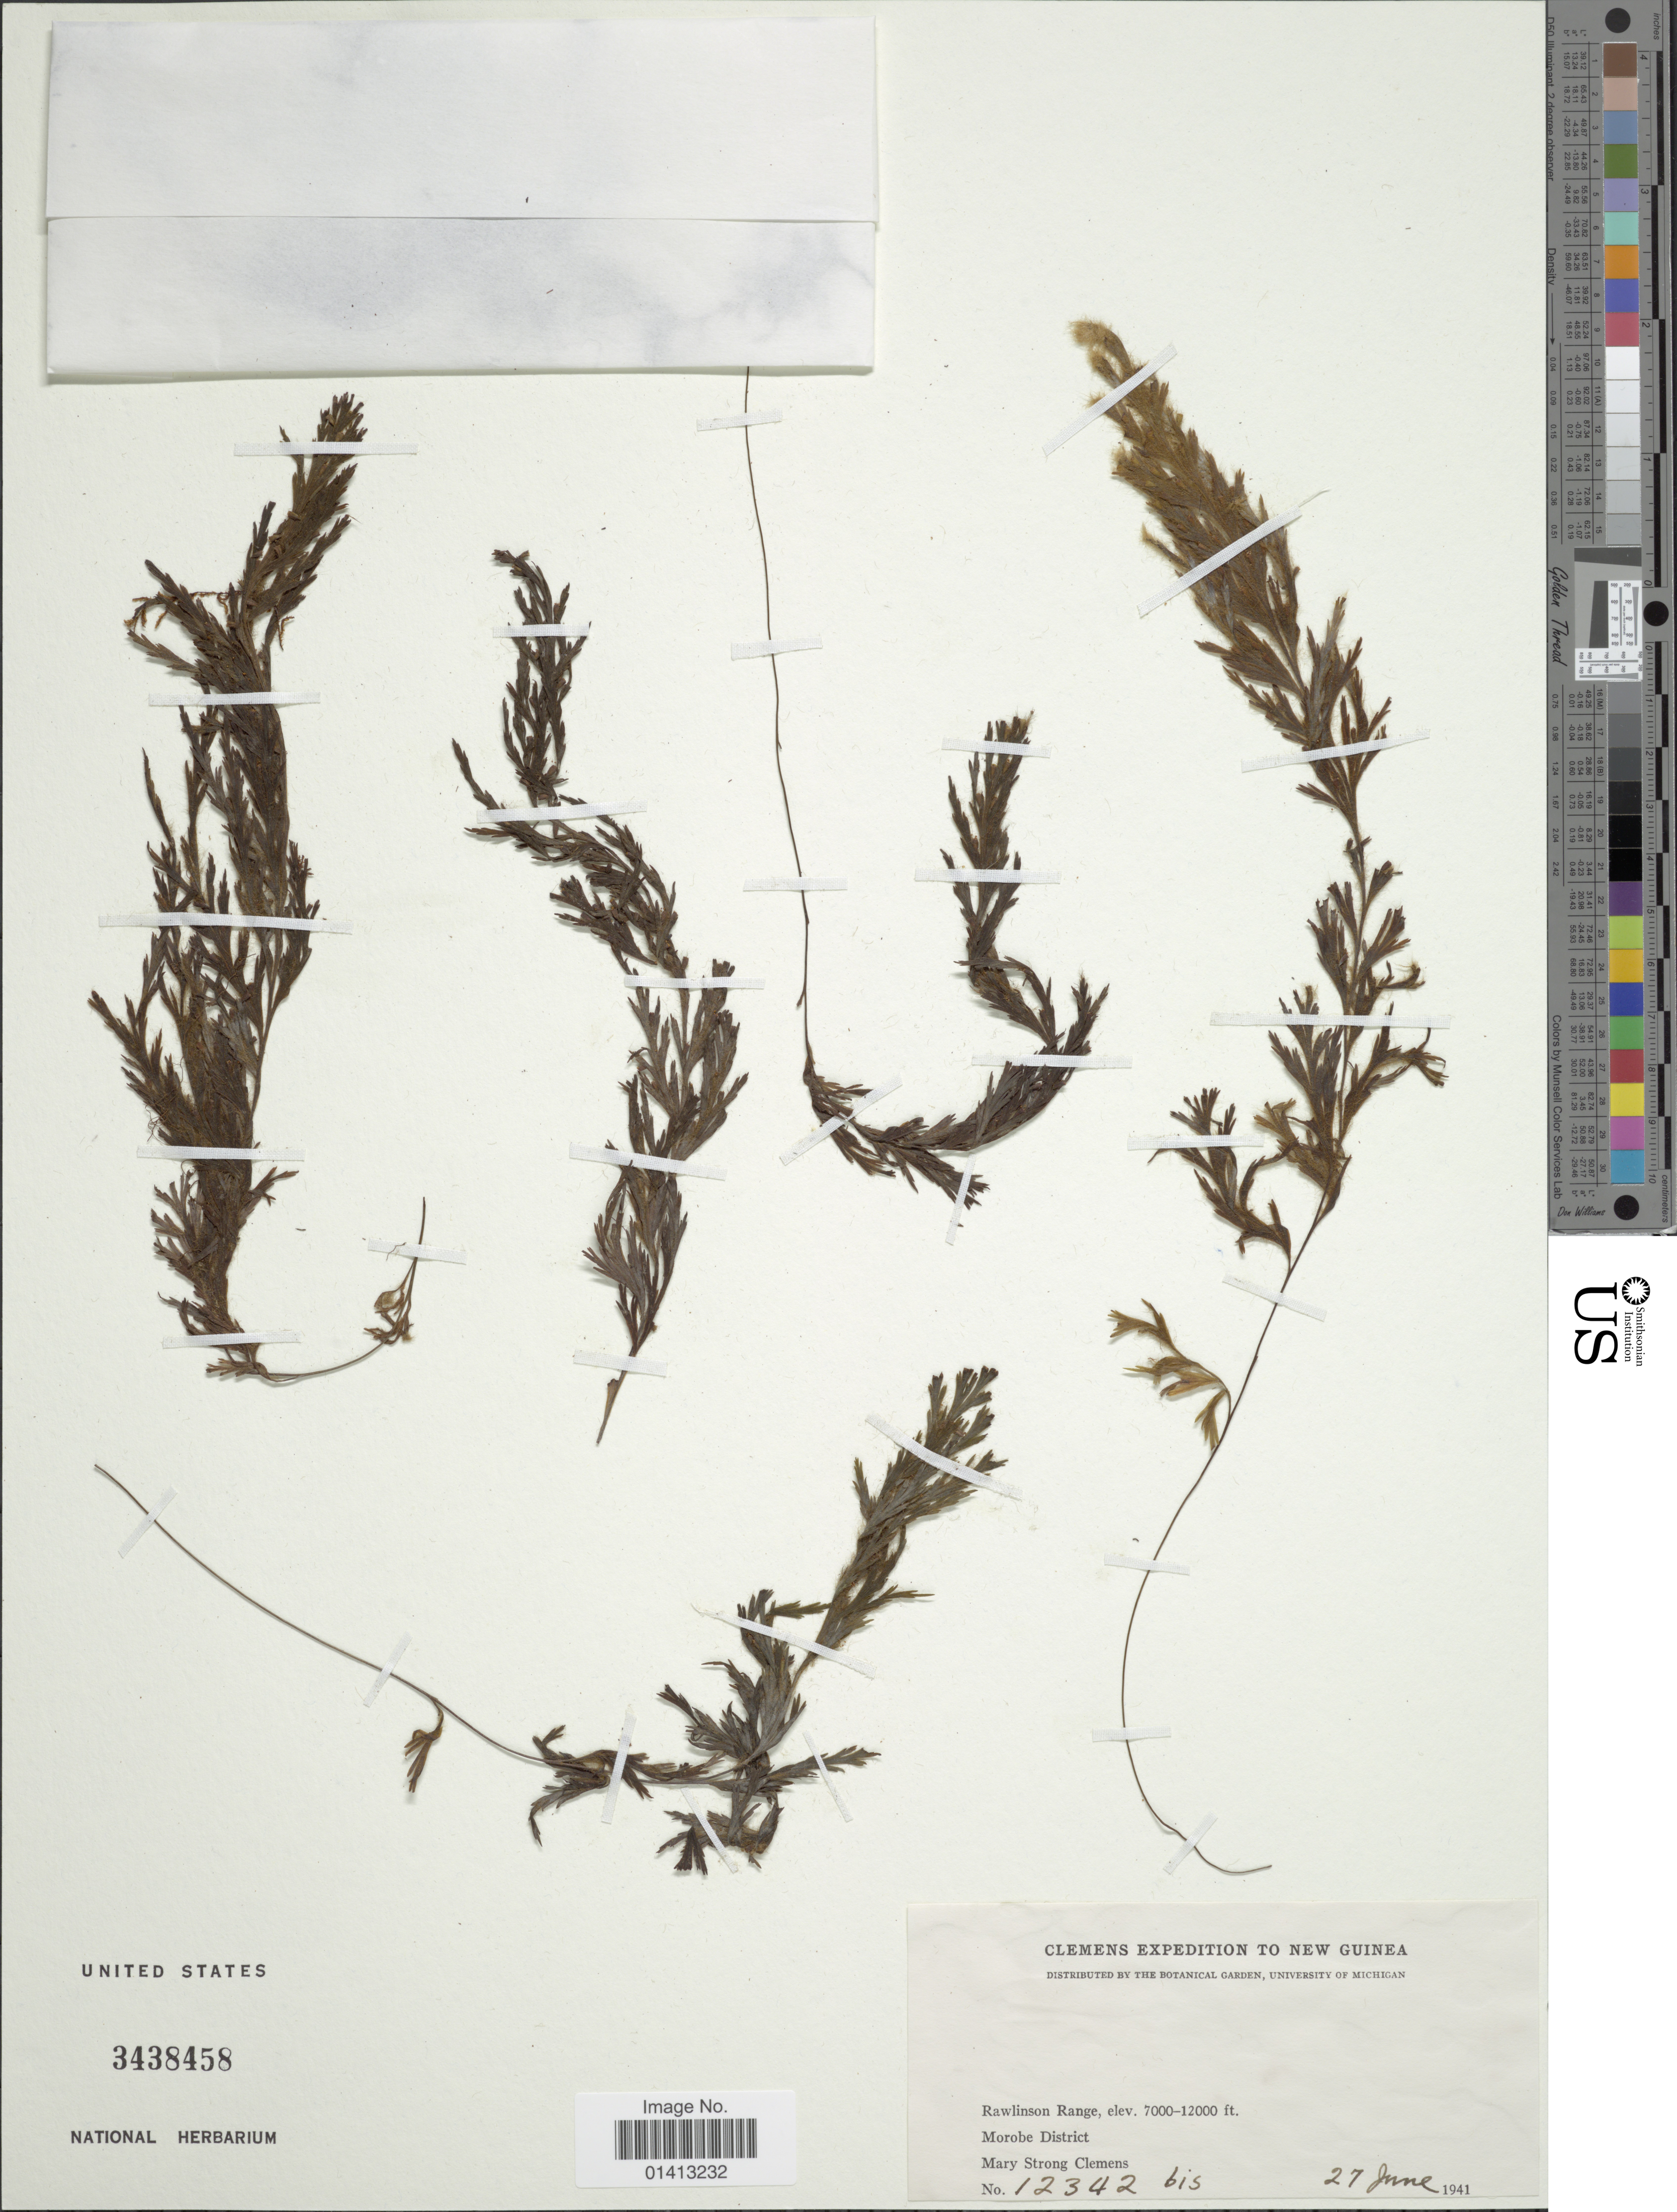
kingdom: Plantae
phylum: Tracheophyta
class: Polypodiopsida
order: Hymenophyllales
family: Hymenophyllaceae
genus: Crepidomanes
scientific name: Crepidomanes sp.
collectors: M. S. Clemens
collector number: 12342bis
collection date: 1941-06-27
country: Papua New Guinea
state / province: Morobe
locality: Rawlinson Range, Morobe District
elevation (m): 2134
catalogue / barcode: US 3438458